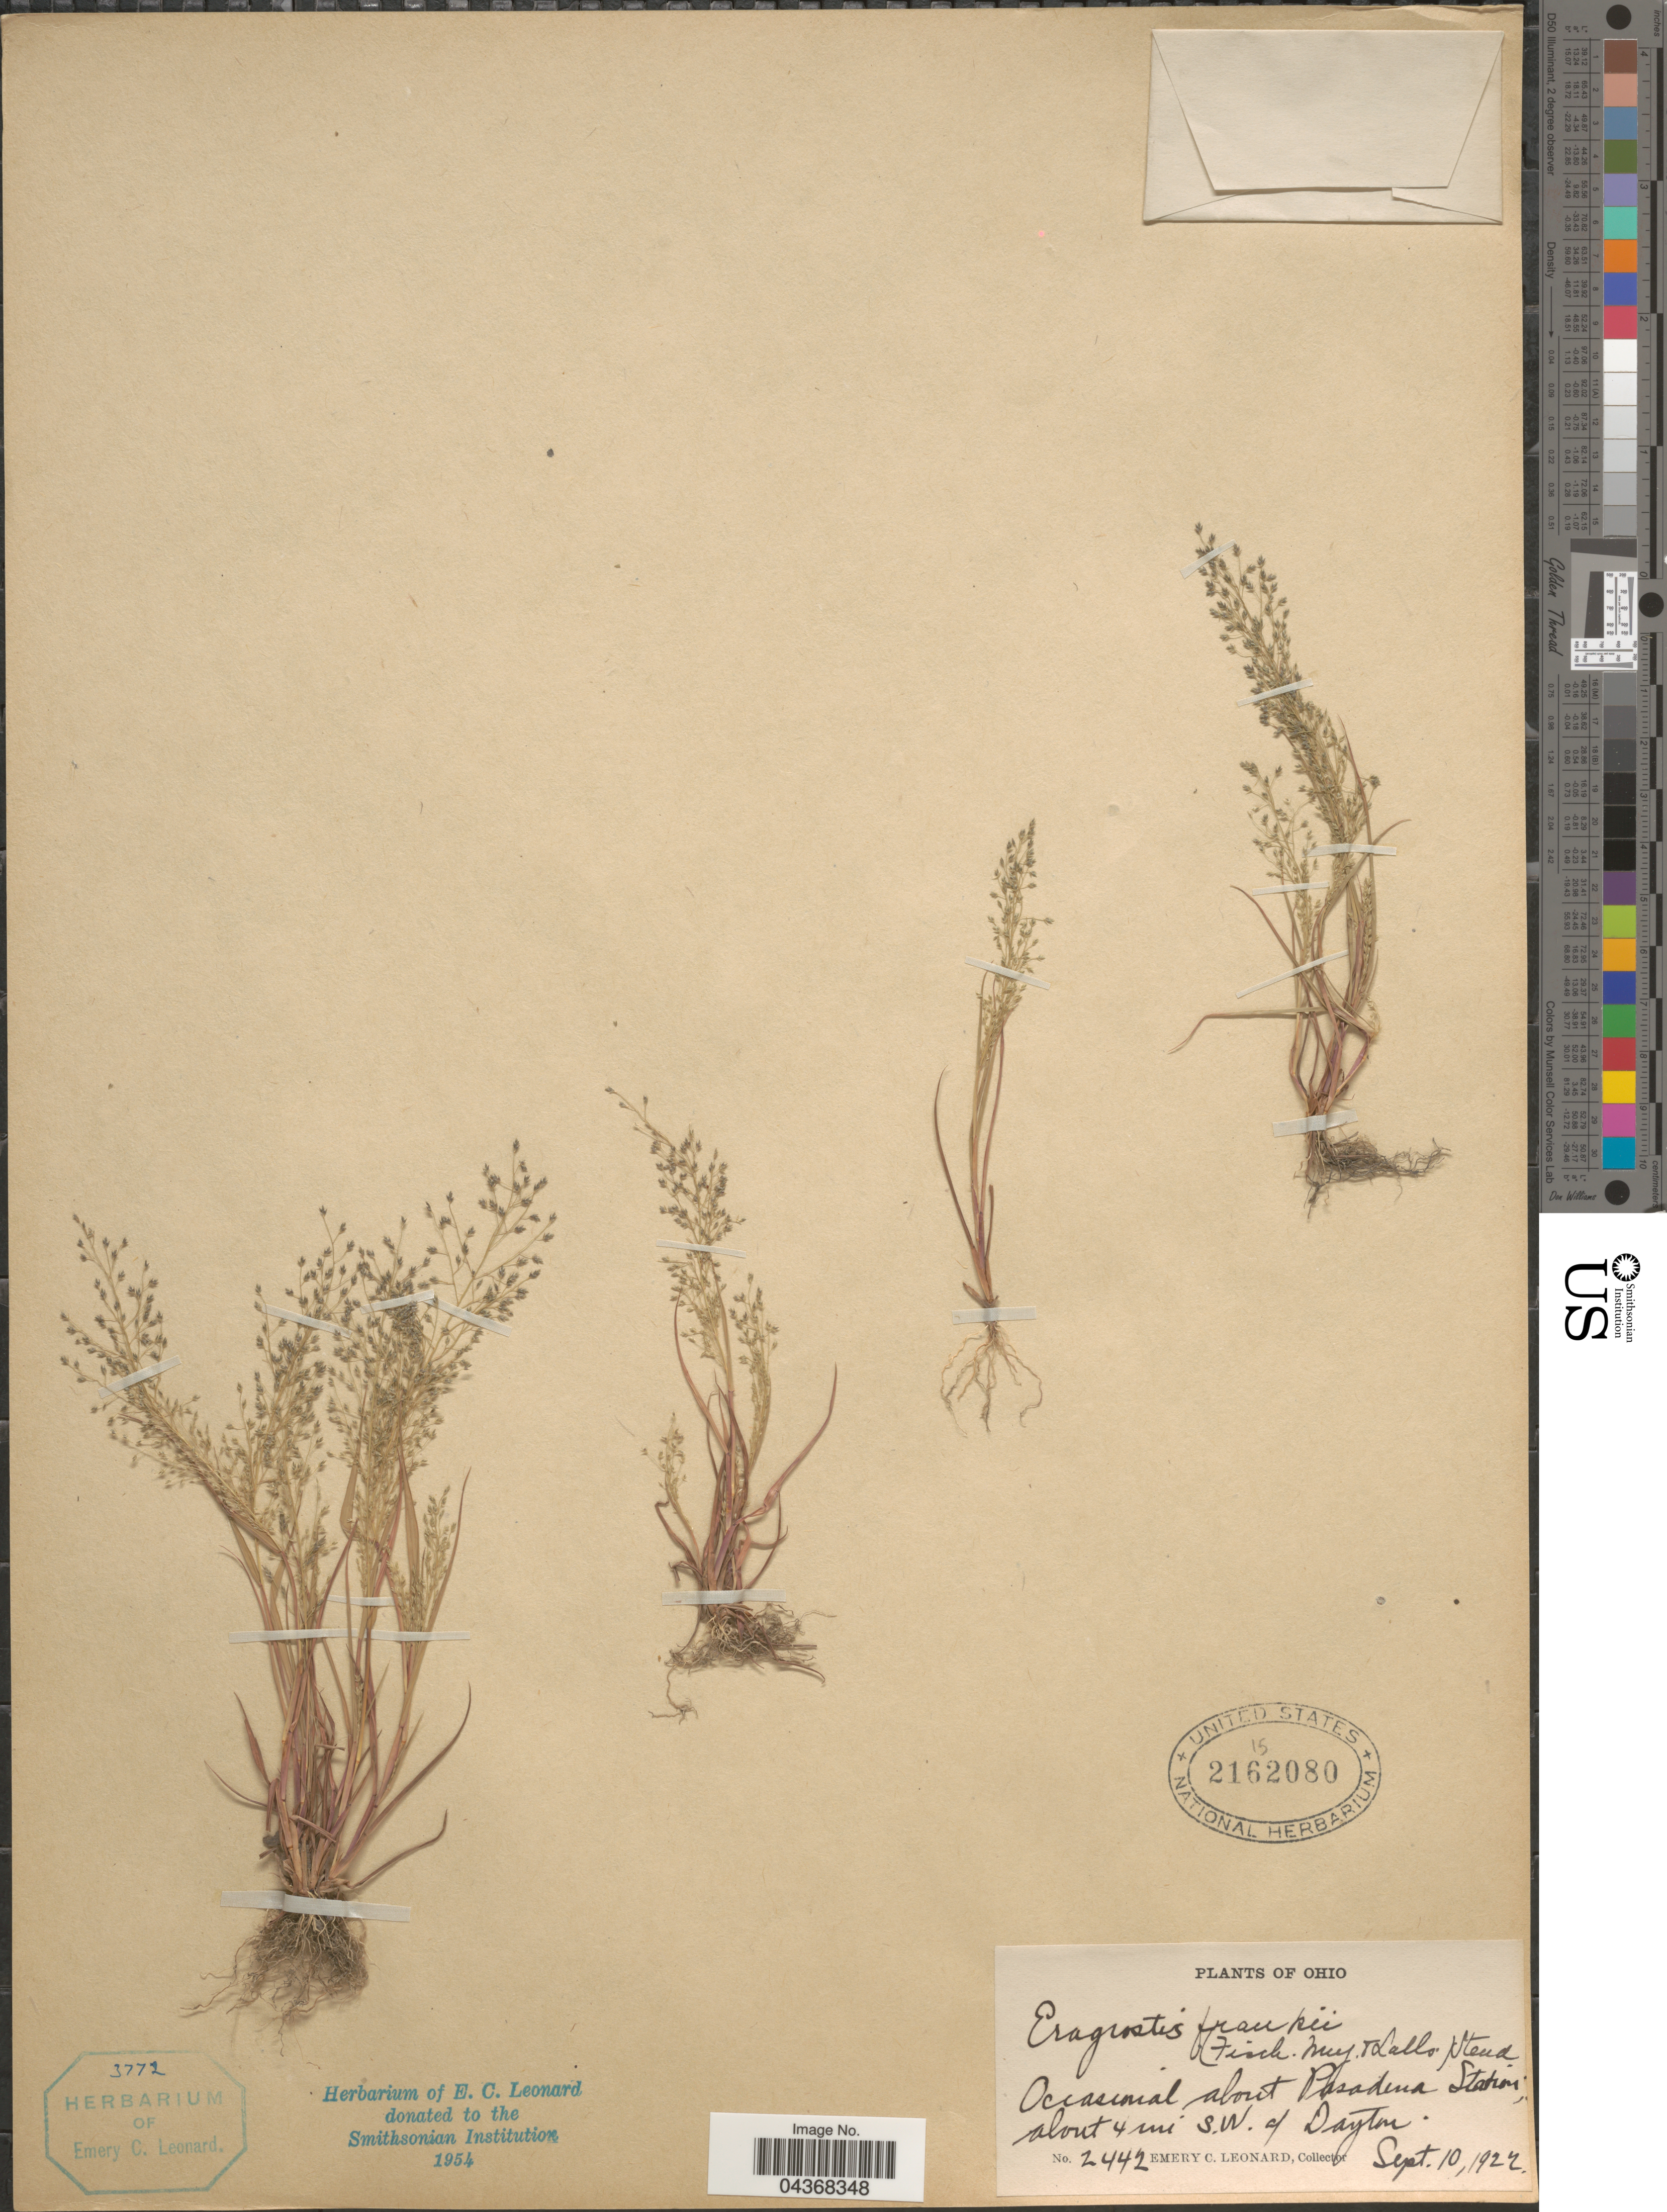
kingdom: Plantae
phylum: Tracheophyta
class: Liliopsida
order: Poales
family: Poaceae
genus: Eragrostis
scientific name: Eragrostis frankii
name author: C.A. Mey. ex Steud.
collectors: E. C. Leonard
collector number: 2442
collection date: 1922-09-10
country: United States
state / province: Ohio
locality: Occasional about Pasadena Station, about 4 mi S. W. of Dayton.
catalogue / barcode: US 2162080